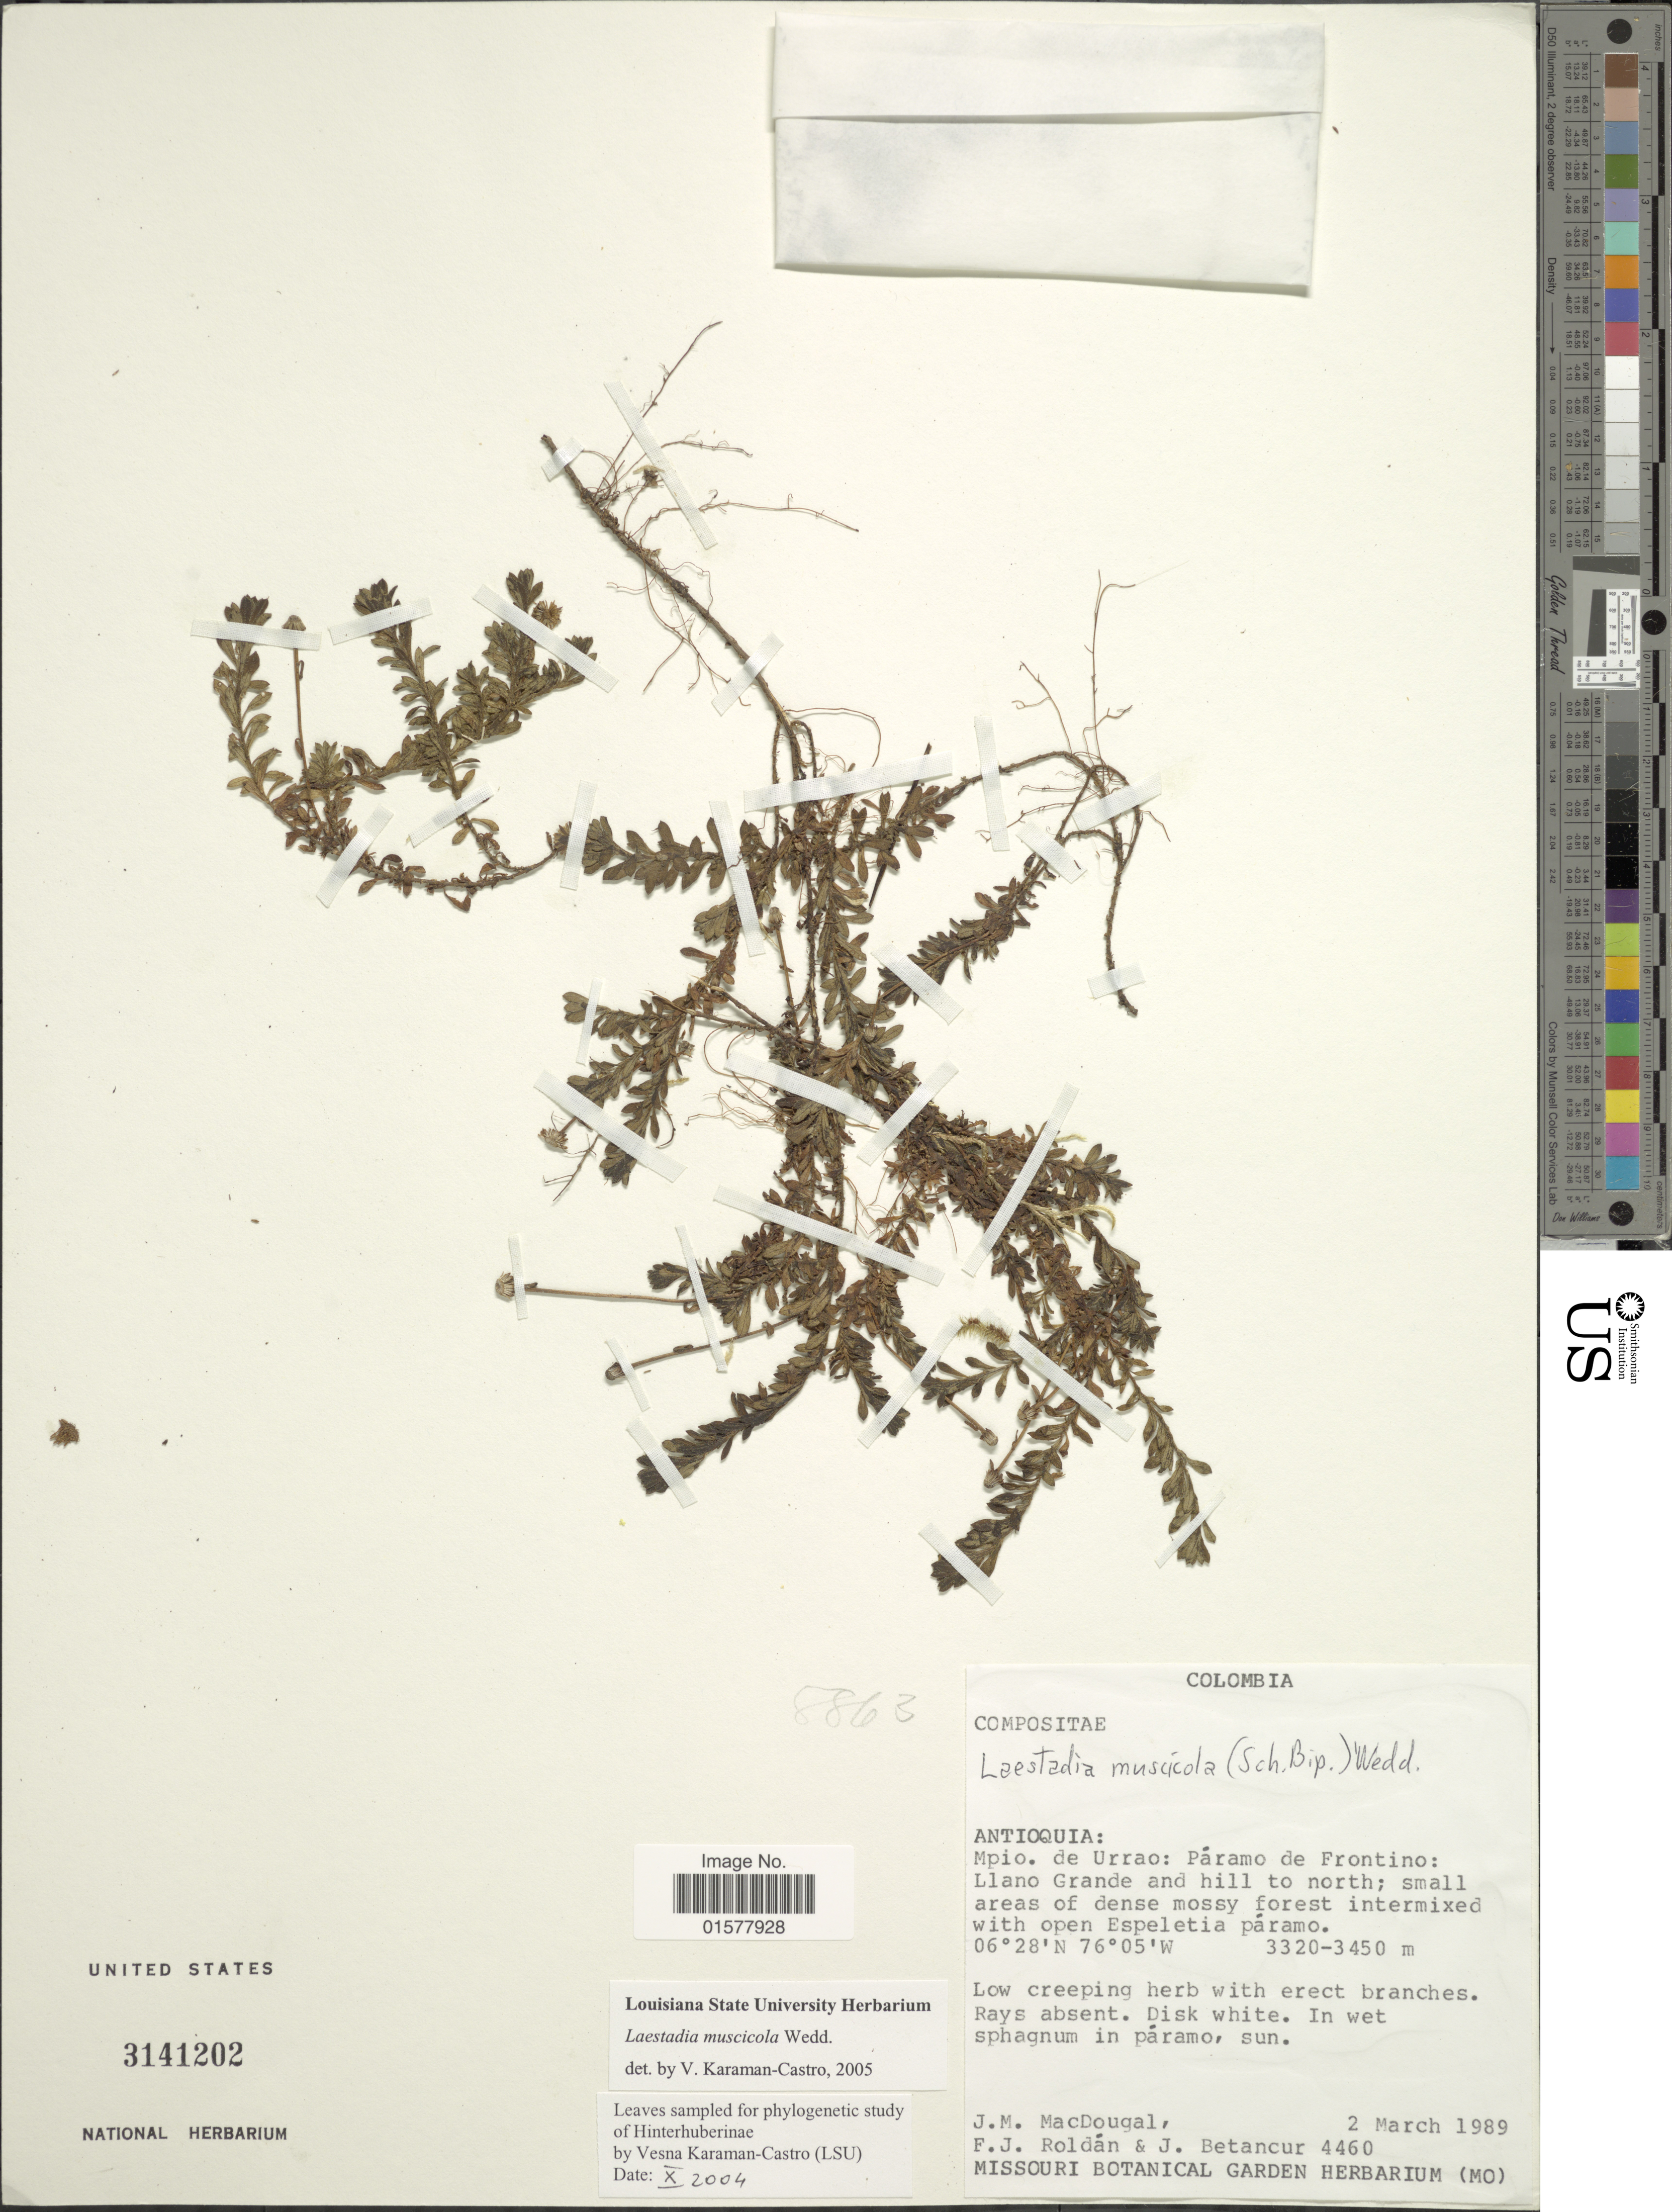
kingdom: Plantae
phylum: Tracheophyta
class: Magnoliopsida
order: Asterales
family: Asteraceae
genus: Laestadia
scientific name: Laestadia muscicola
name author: Wedd.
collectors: J. M. MacDougal, F. J. Roldán & J. Betancur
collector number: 4460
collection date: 1989-03-02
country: Colombia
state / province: Antioquia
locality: Antioquia: Mpio. de Urrao: Paramo de Frontino: Llano Grande and hill to north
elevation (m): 3320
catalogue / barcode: US 3141202